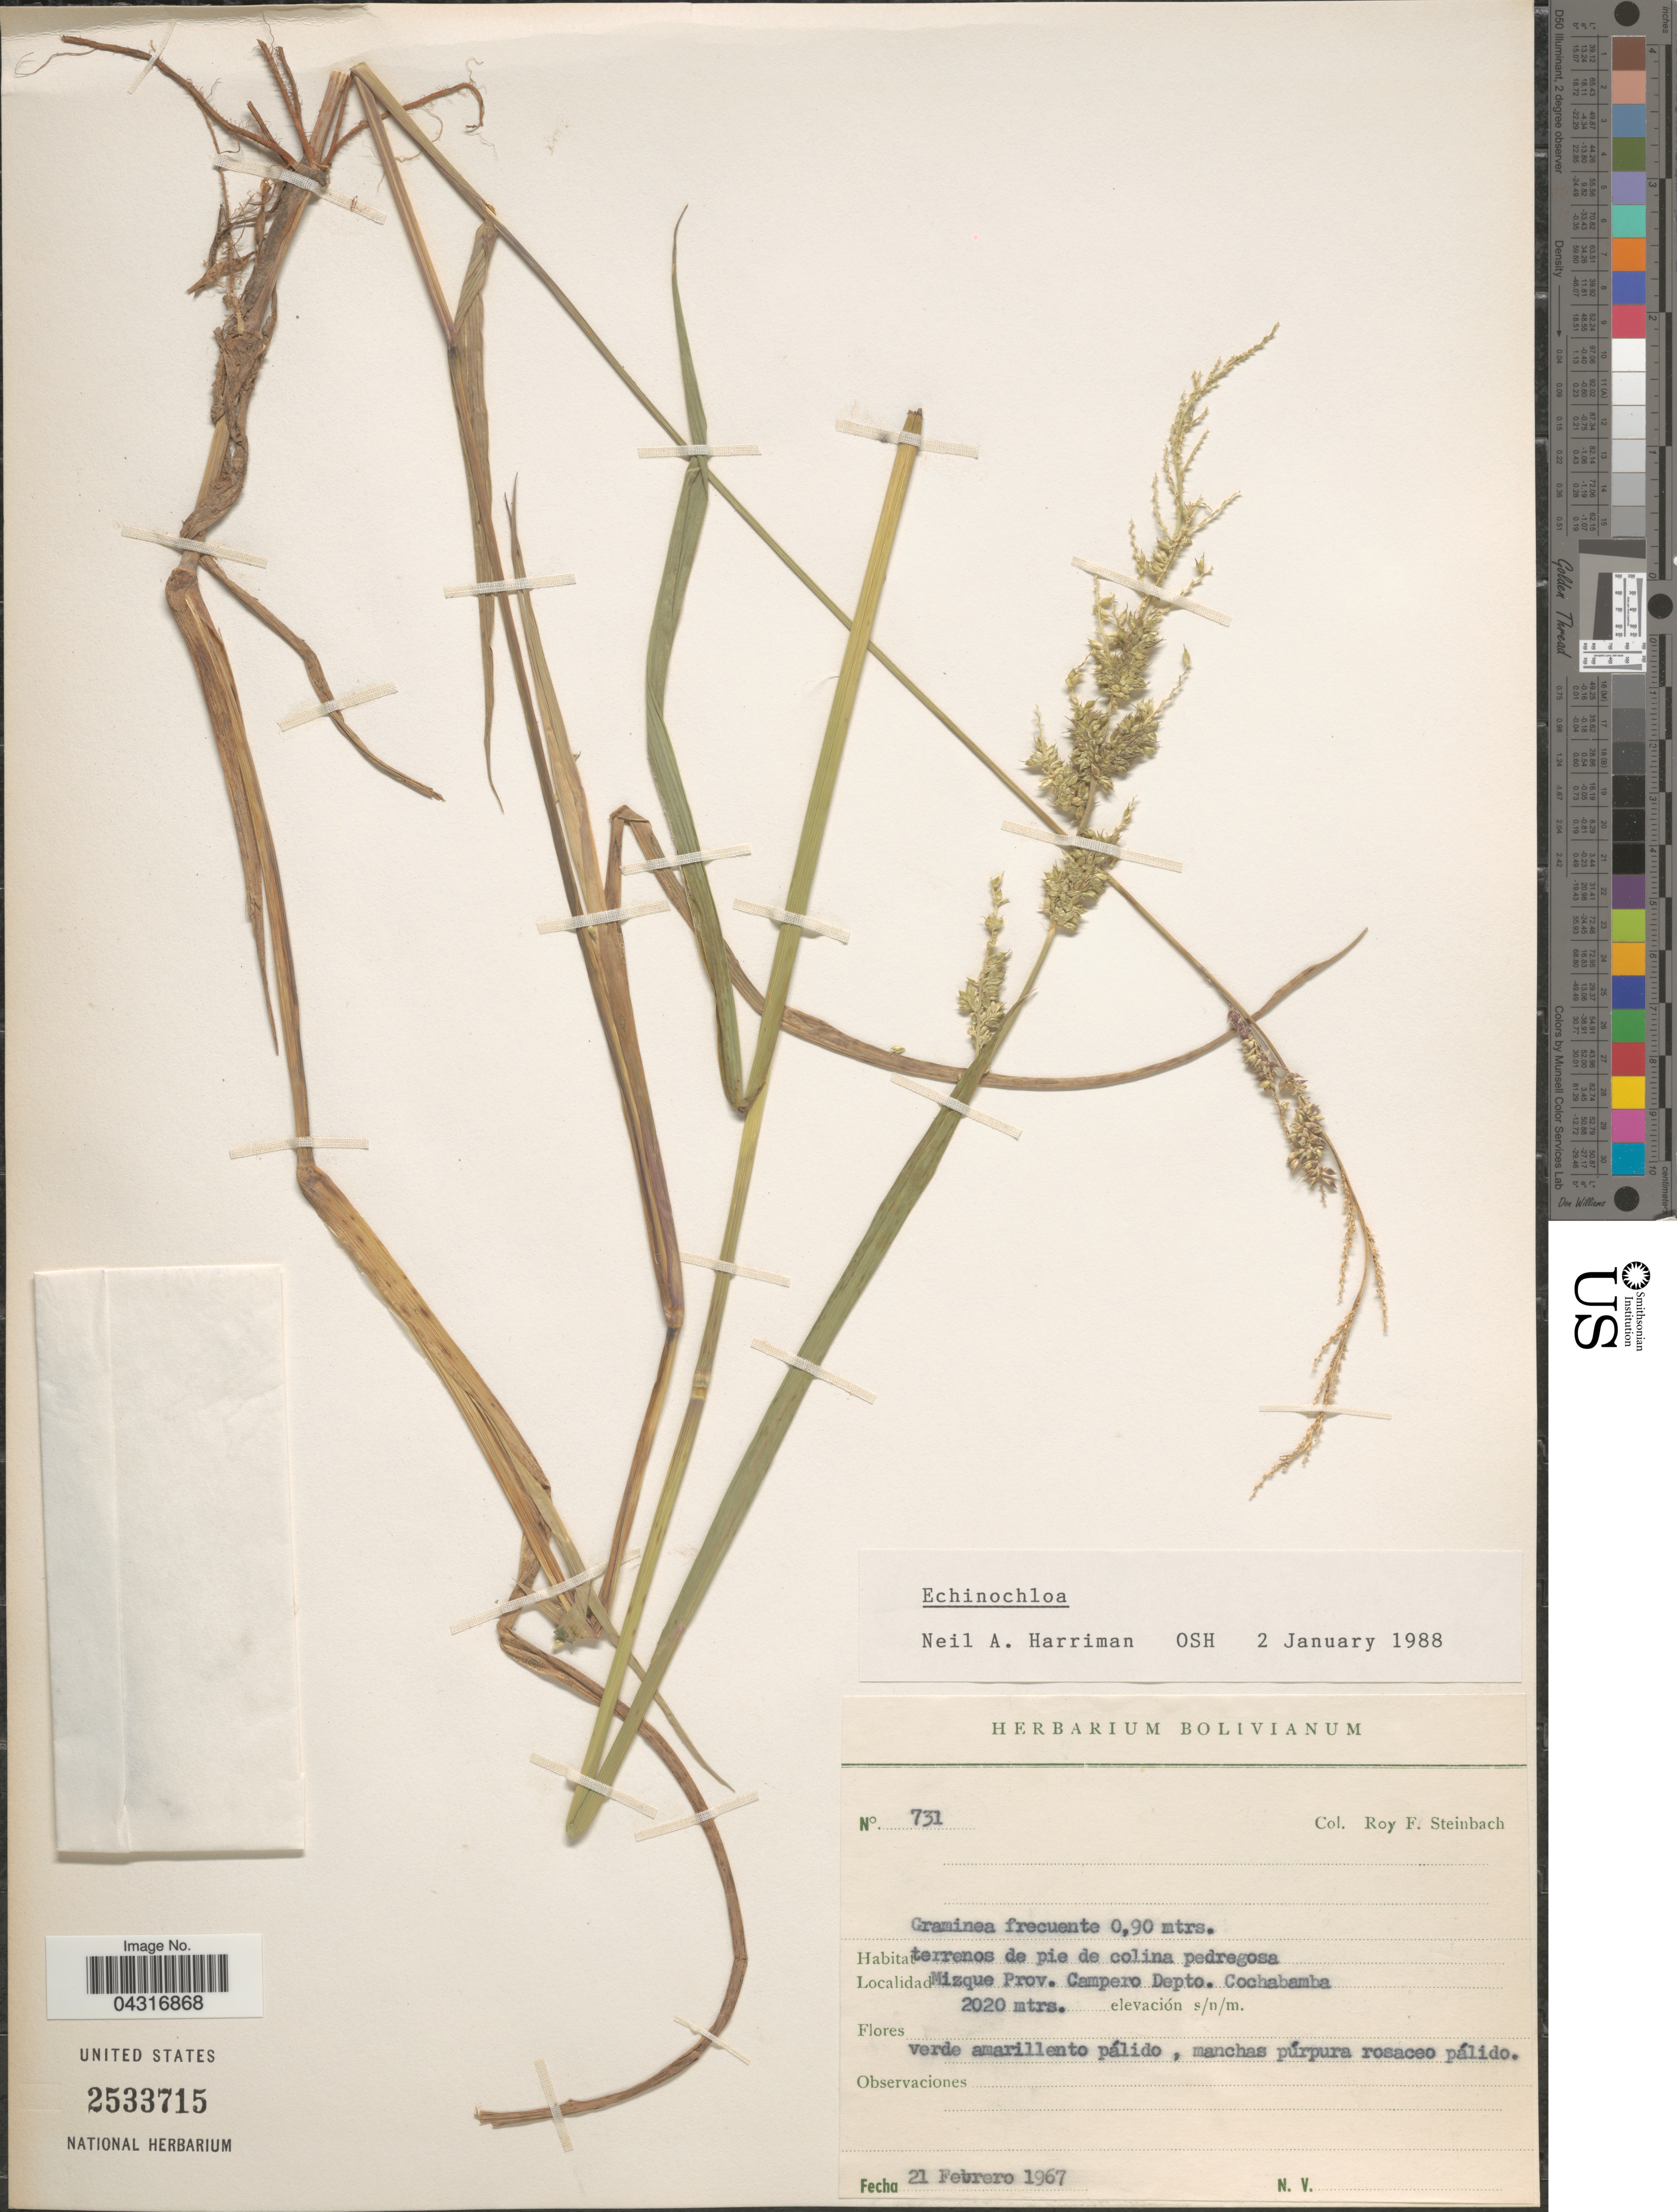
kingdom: Plantae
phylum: Tracheophyta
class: Liliopsida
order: Poales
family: Poaceae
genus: Echinochloa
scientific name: Echinochloa sp.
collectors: R. F. Steinbach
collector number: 731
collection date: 1967-02-21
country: Bolivia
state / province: Cochabamba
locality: Terrenos de pie de colina pedregosa. Mizque Prov. Campero Depto. Cochabamba.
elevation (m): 2020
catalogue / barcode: US 2533715